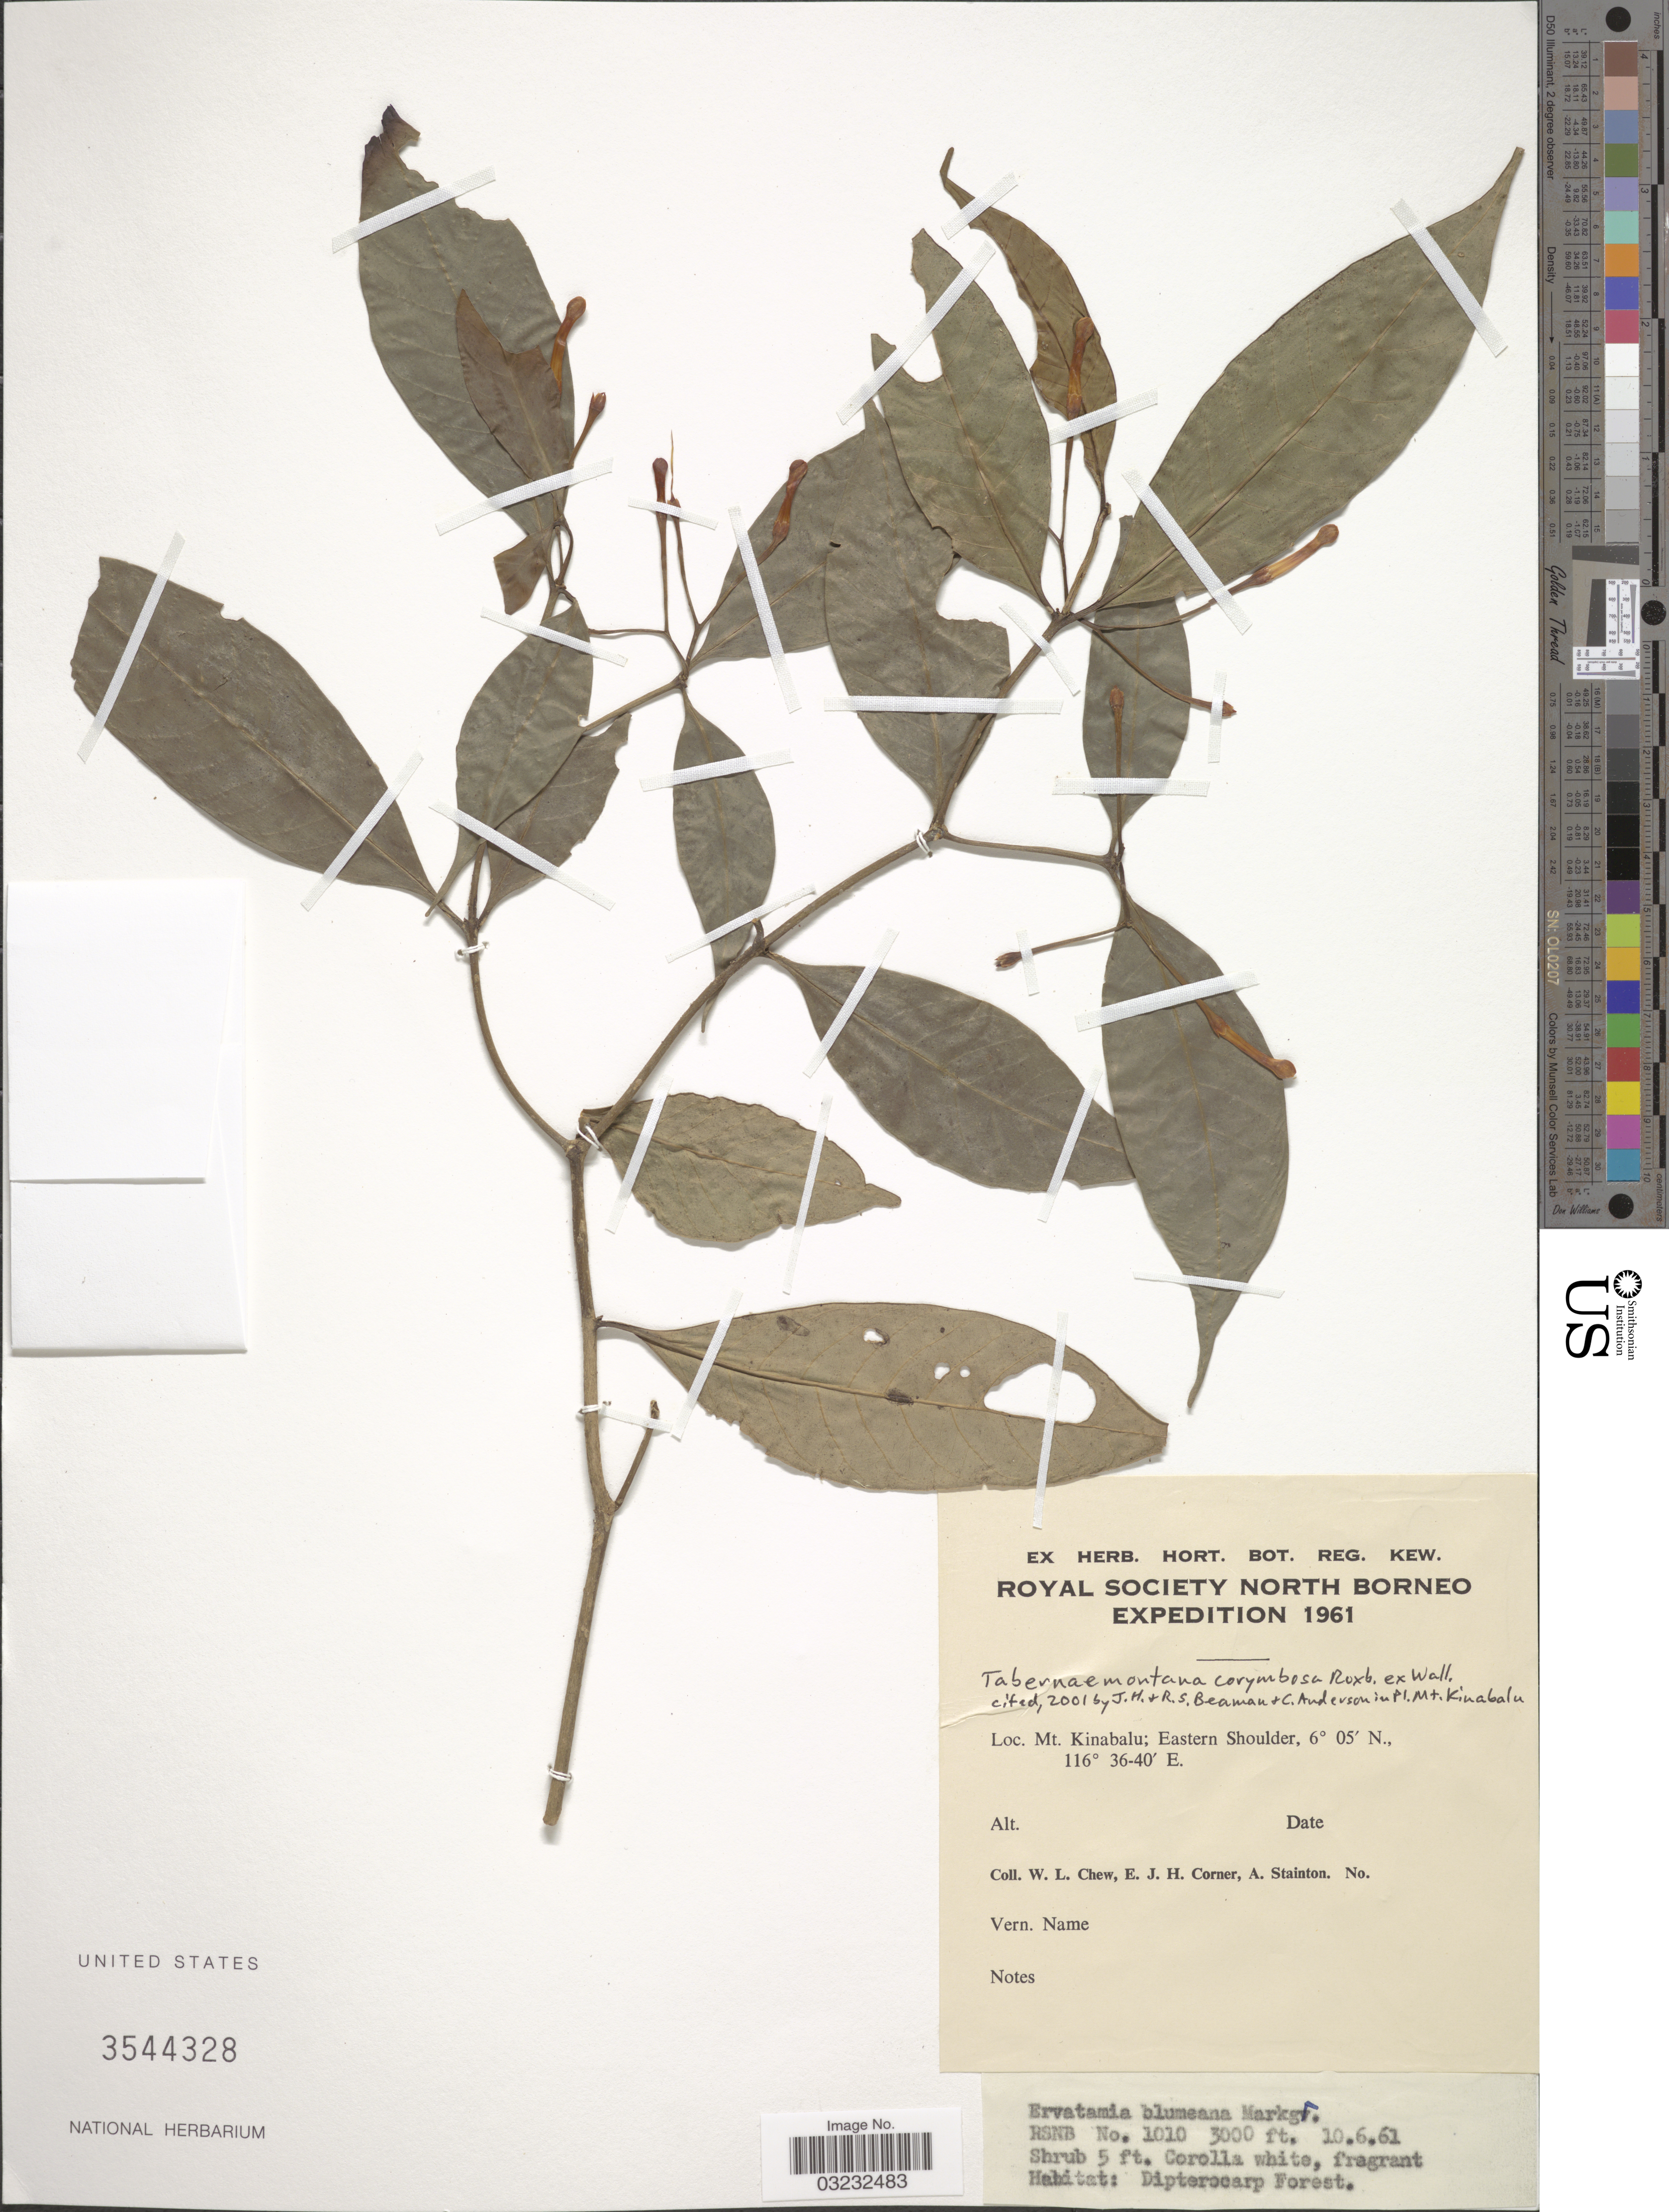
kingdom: Plantae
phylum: Tracheophyta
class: Magnoliopsida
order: Gentianales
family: Apocynaceae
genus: Tabernaemontana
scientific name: Tabernaemontana corymbosa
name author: Roxb. ex Wall.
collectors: W. Chew, E. Corner & A. Stainton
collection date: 1961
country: Malaysia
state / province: Sabah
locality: North Borneo, Mt. Kinabalu; Eastern Shoulder.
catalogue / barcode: US 3544328